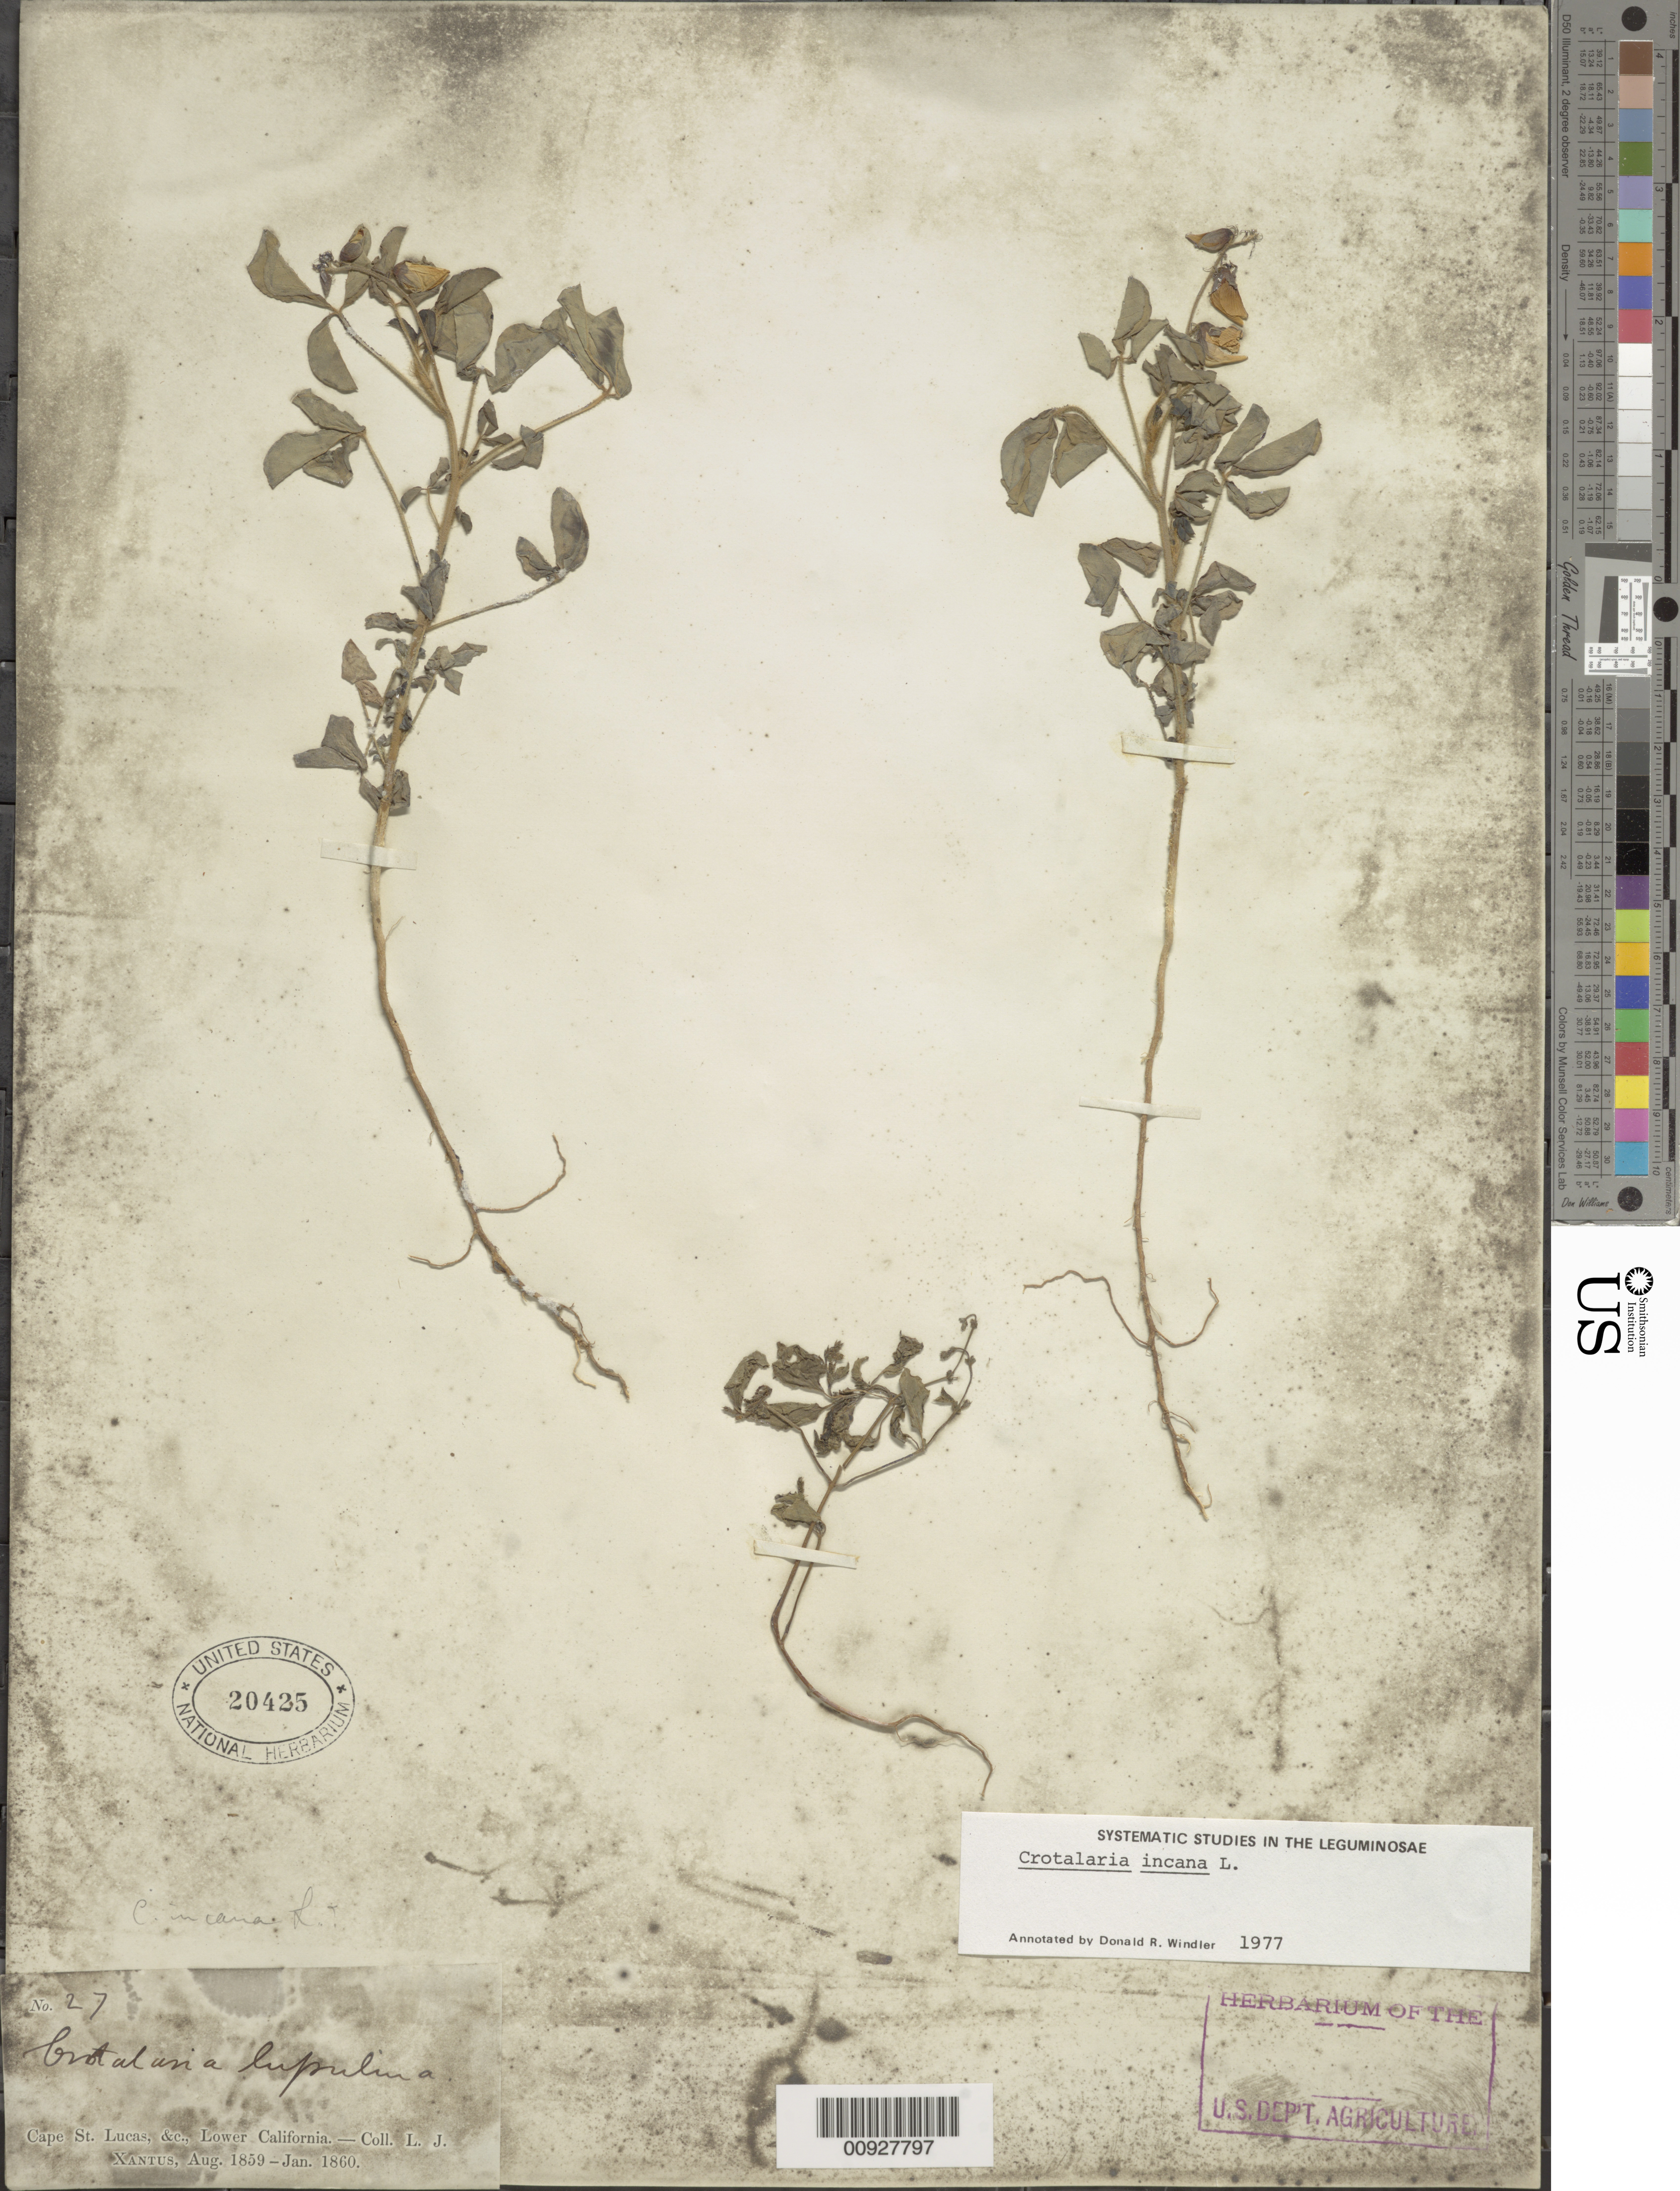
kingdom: Plantae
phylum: Tracheophyta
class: Magnoliopsida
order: Fabales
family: Fabaceae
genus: Crotalaria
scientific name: Crotalaria incana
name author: L.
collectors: J. Xantus de Vesey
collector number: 27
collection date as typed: Aug 1859 to -- Jan 1860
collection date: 1859-08/1860-01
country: Mexico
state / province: Baja California Sur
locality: Cape St. Lucas & c. , Lower California.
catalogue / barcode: US 20425